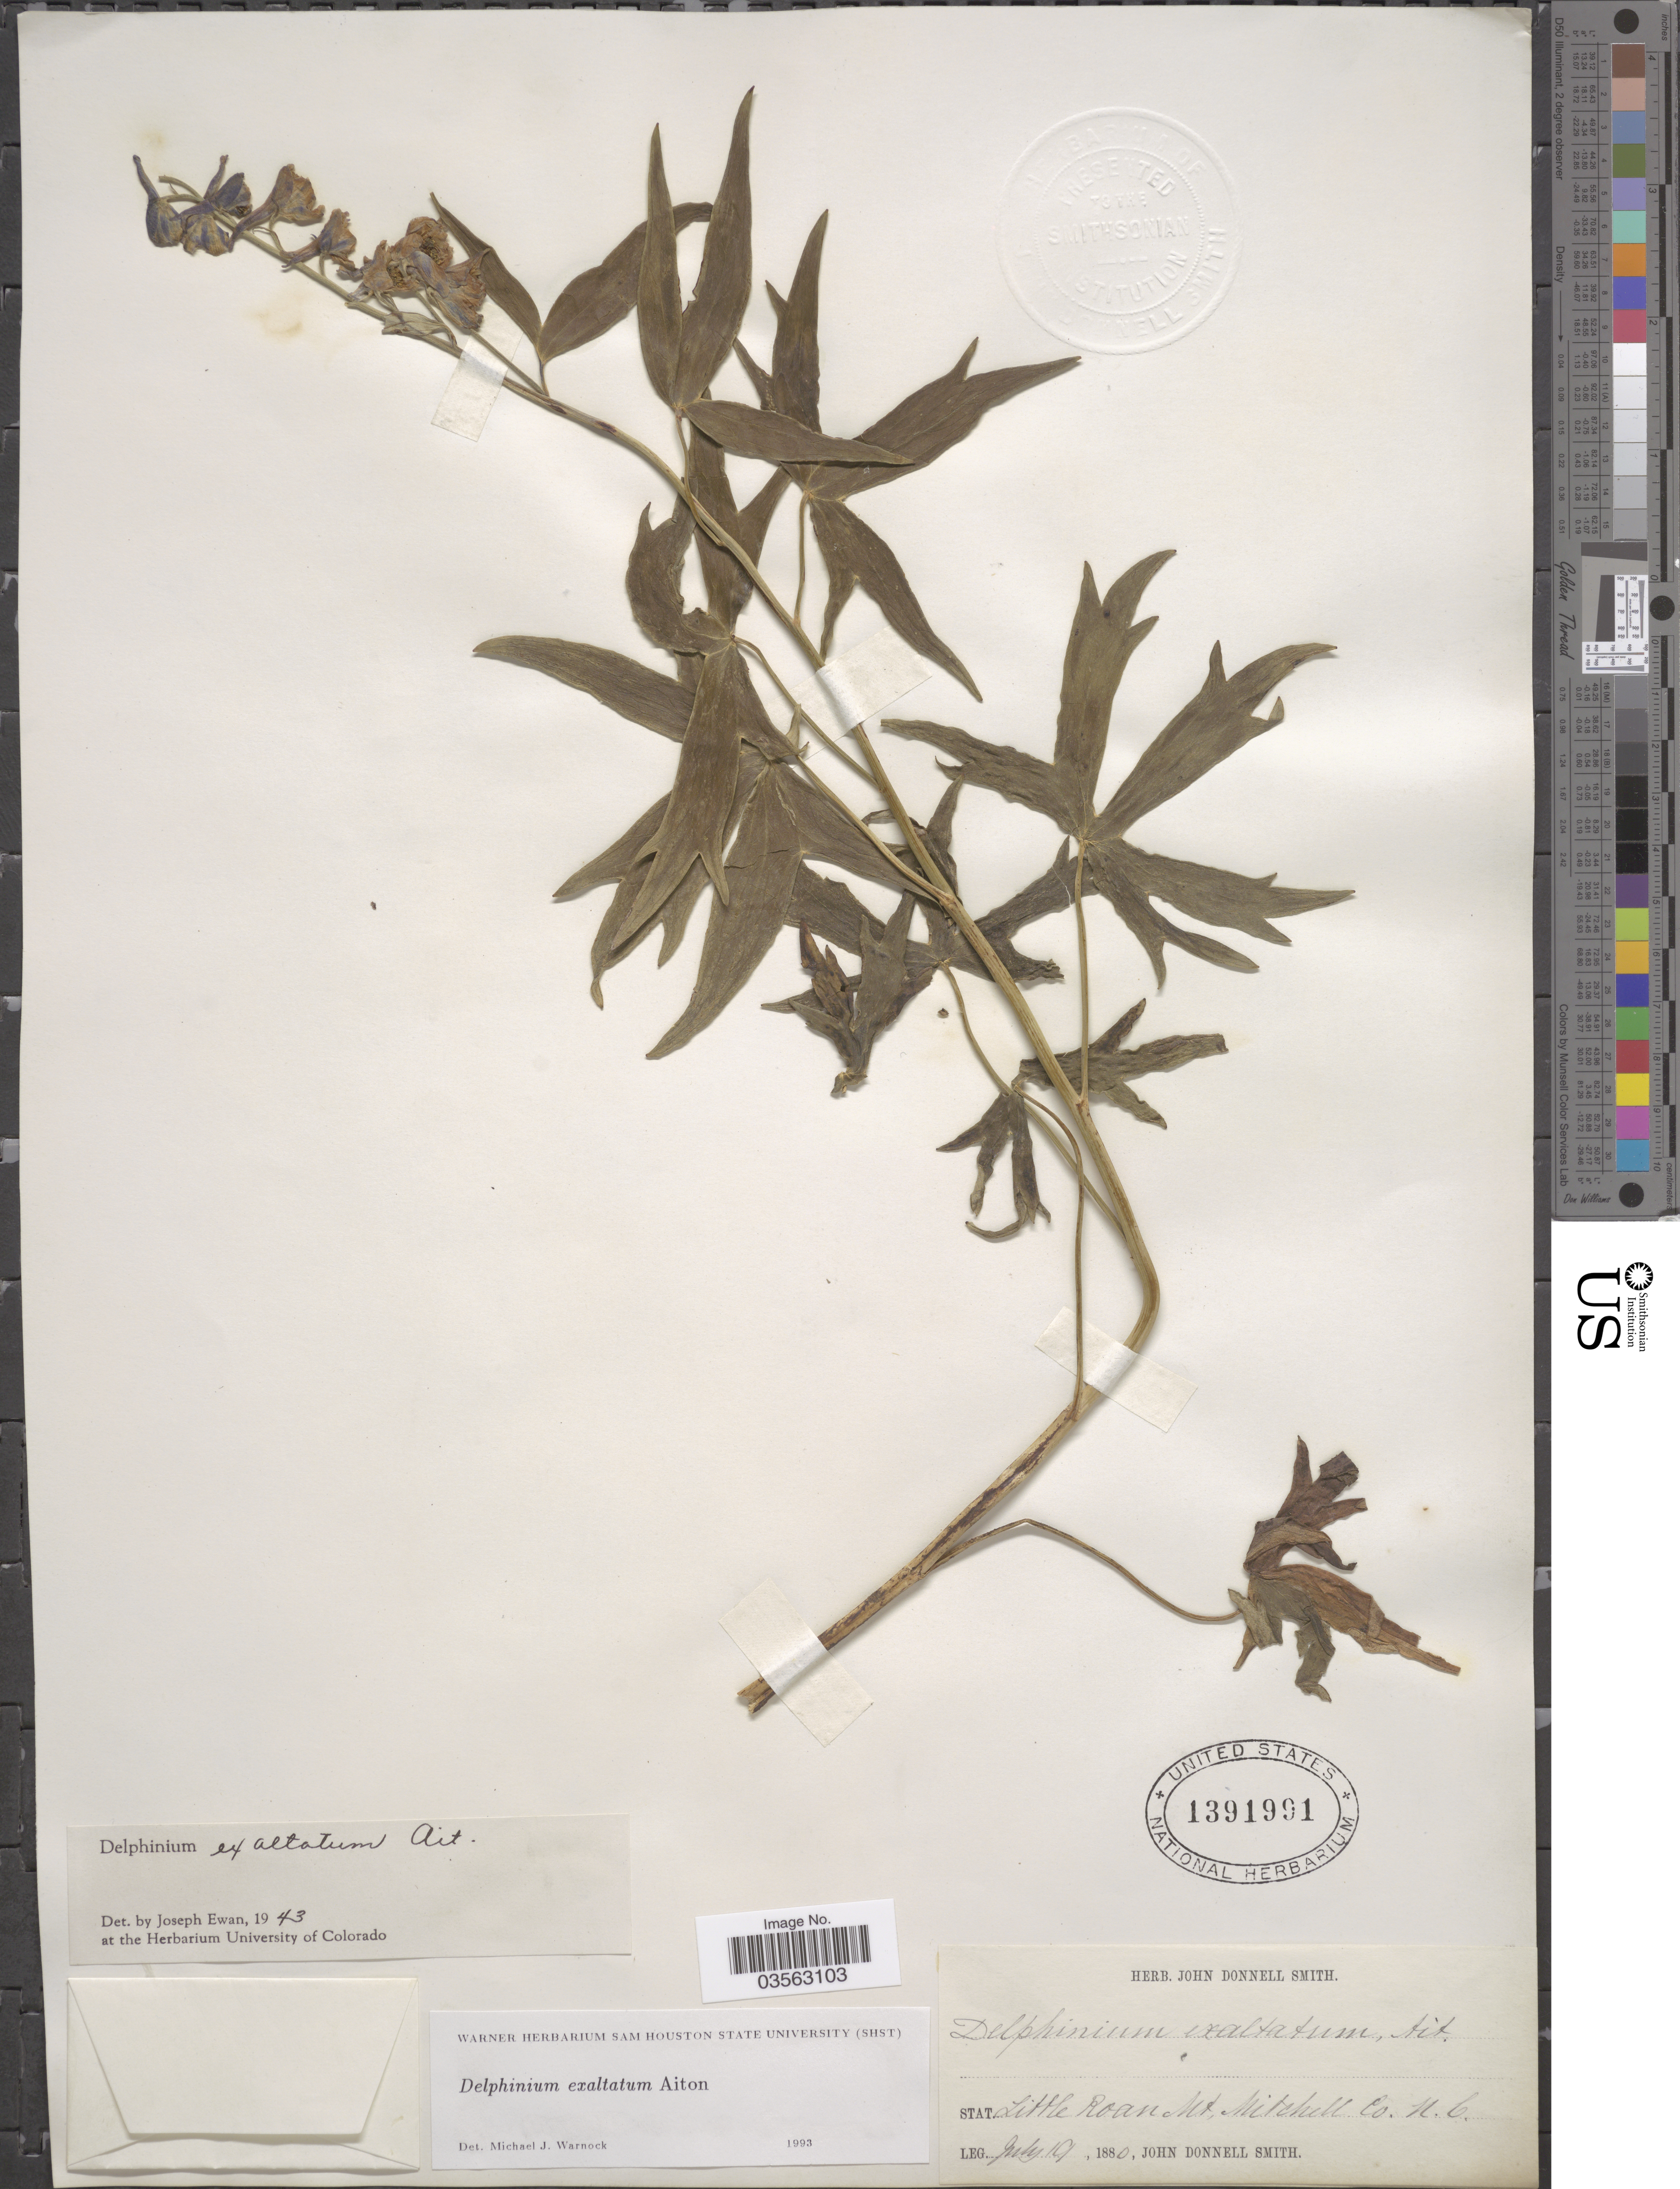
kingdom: Plantae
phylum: Tracheophyta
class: Magnoliopsida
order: Ranunculales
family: Ranunculaceae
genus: Delphinium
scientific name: Delphinium exaltatum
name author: Aiton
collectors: J. Donnell Smith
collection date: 1880-07-19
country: United States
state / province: North Carolina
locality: Stat. Little Roan Mt, Mitchell Co.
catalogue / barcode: US 1391991